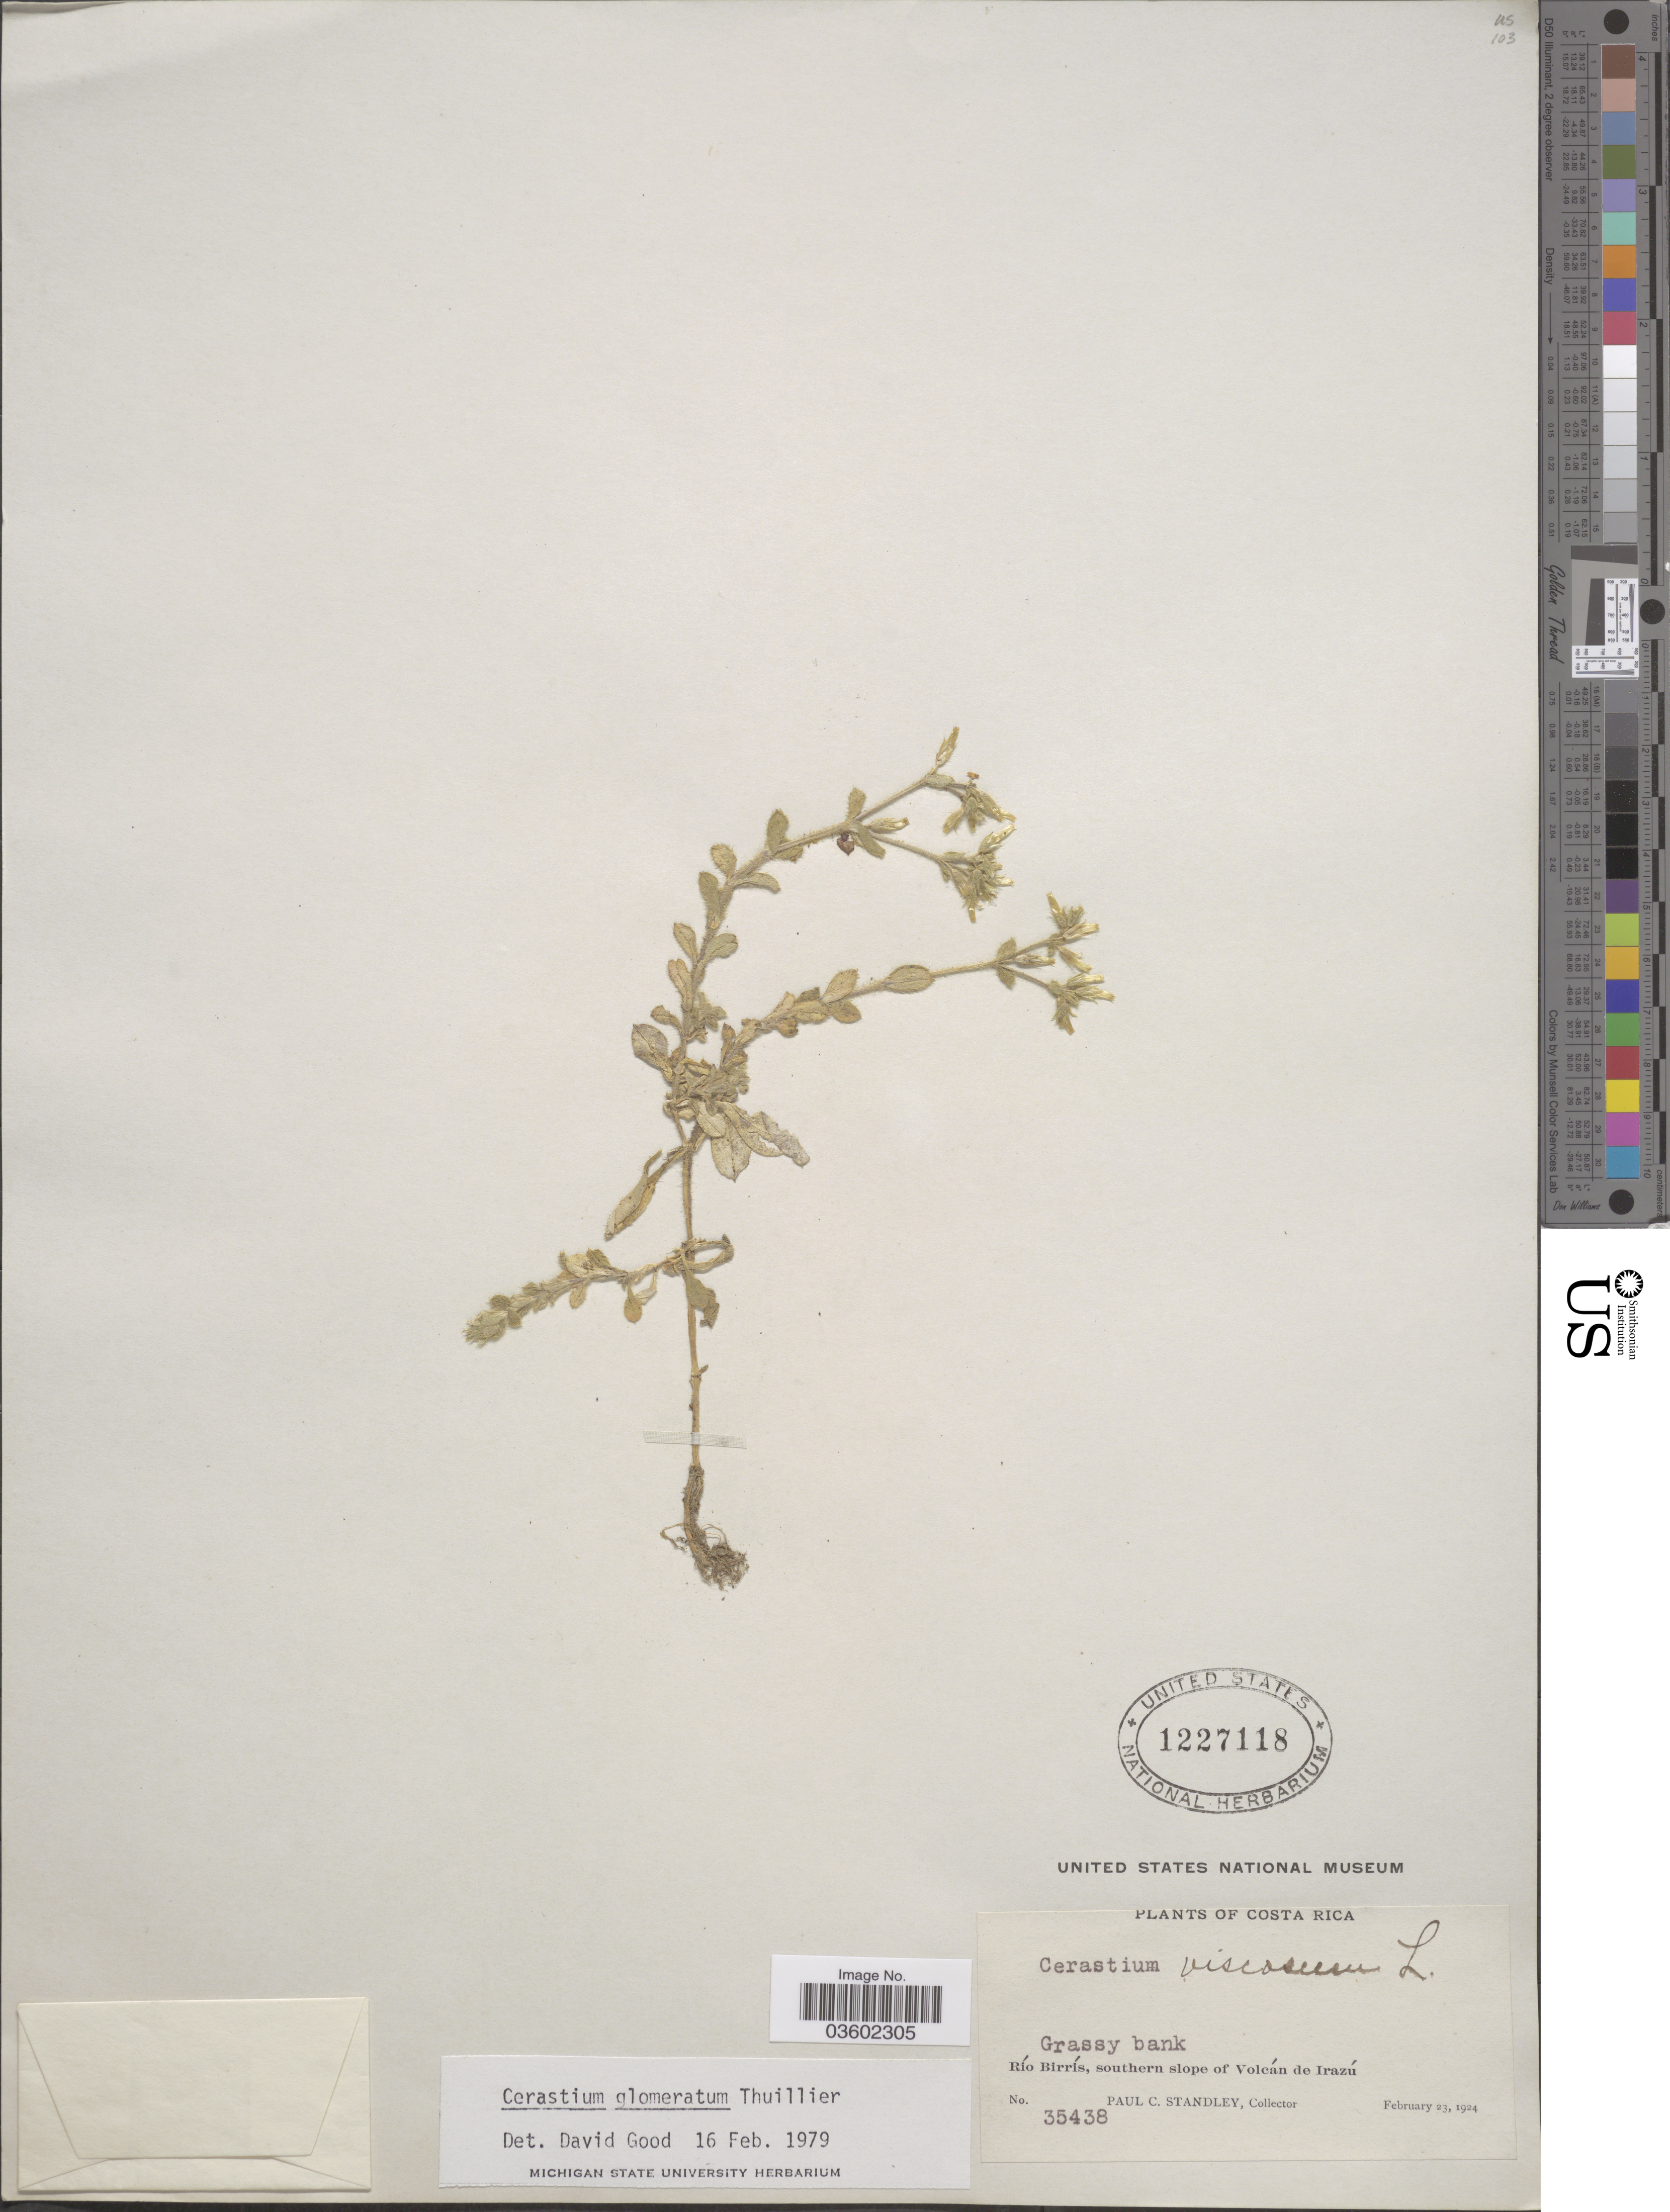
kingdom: Plantae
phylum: Tracheophyta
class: Magnoliopsida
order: Caryophyllales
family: Caryophyllaceae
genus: Cerastium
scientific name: Cerastium glomeratum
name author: Thuill.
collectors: P. C. Standley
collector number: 35438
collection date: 1924-02-23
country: Costa Rica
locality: Río Birrís, southern slope of Volcán de Irazú.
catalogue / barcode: US 1227118